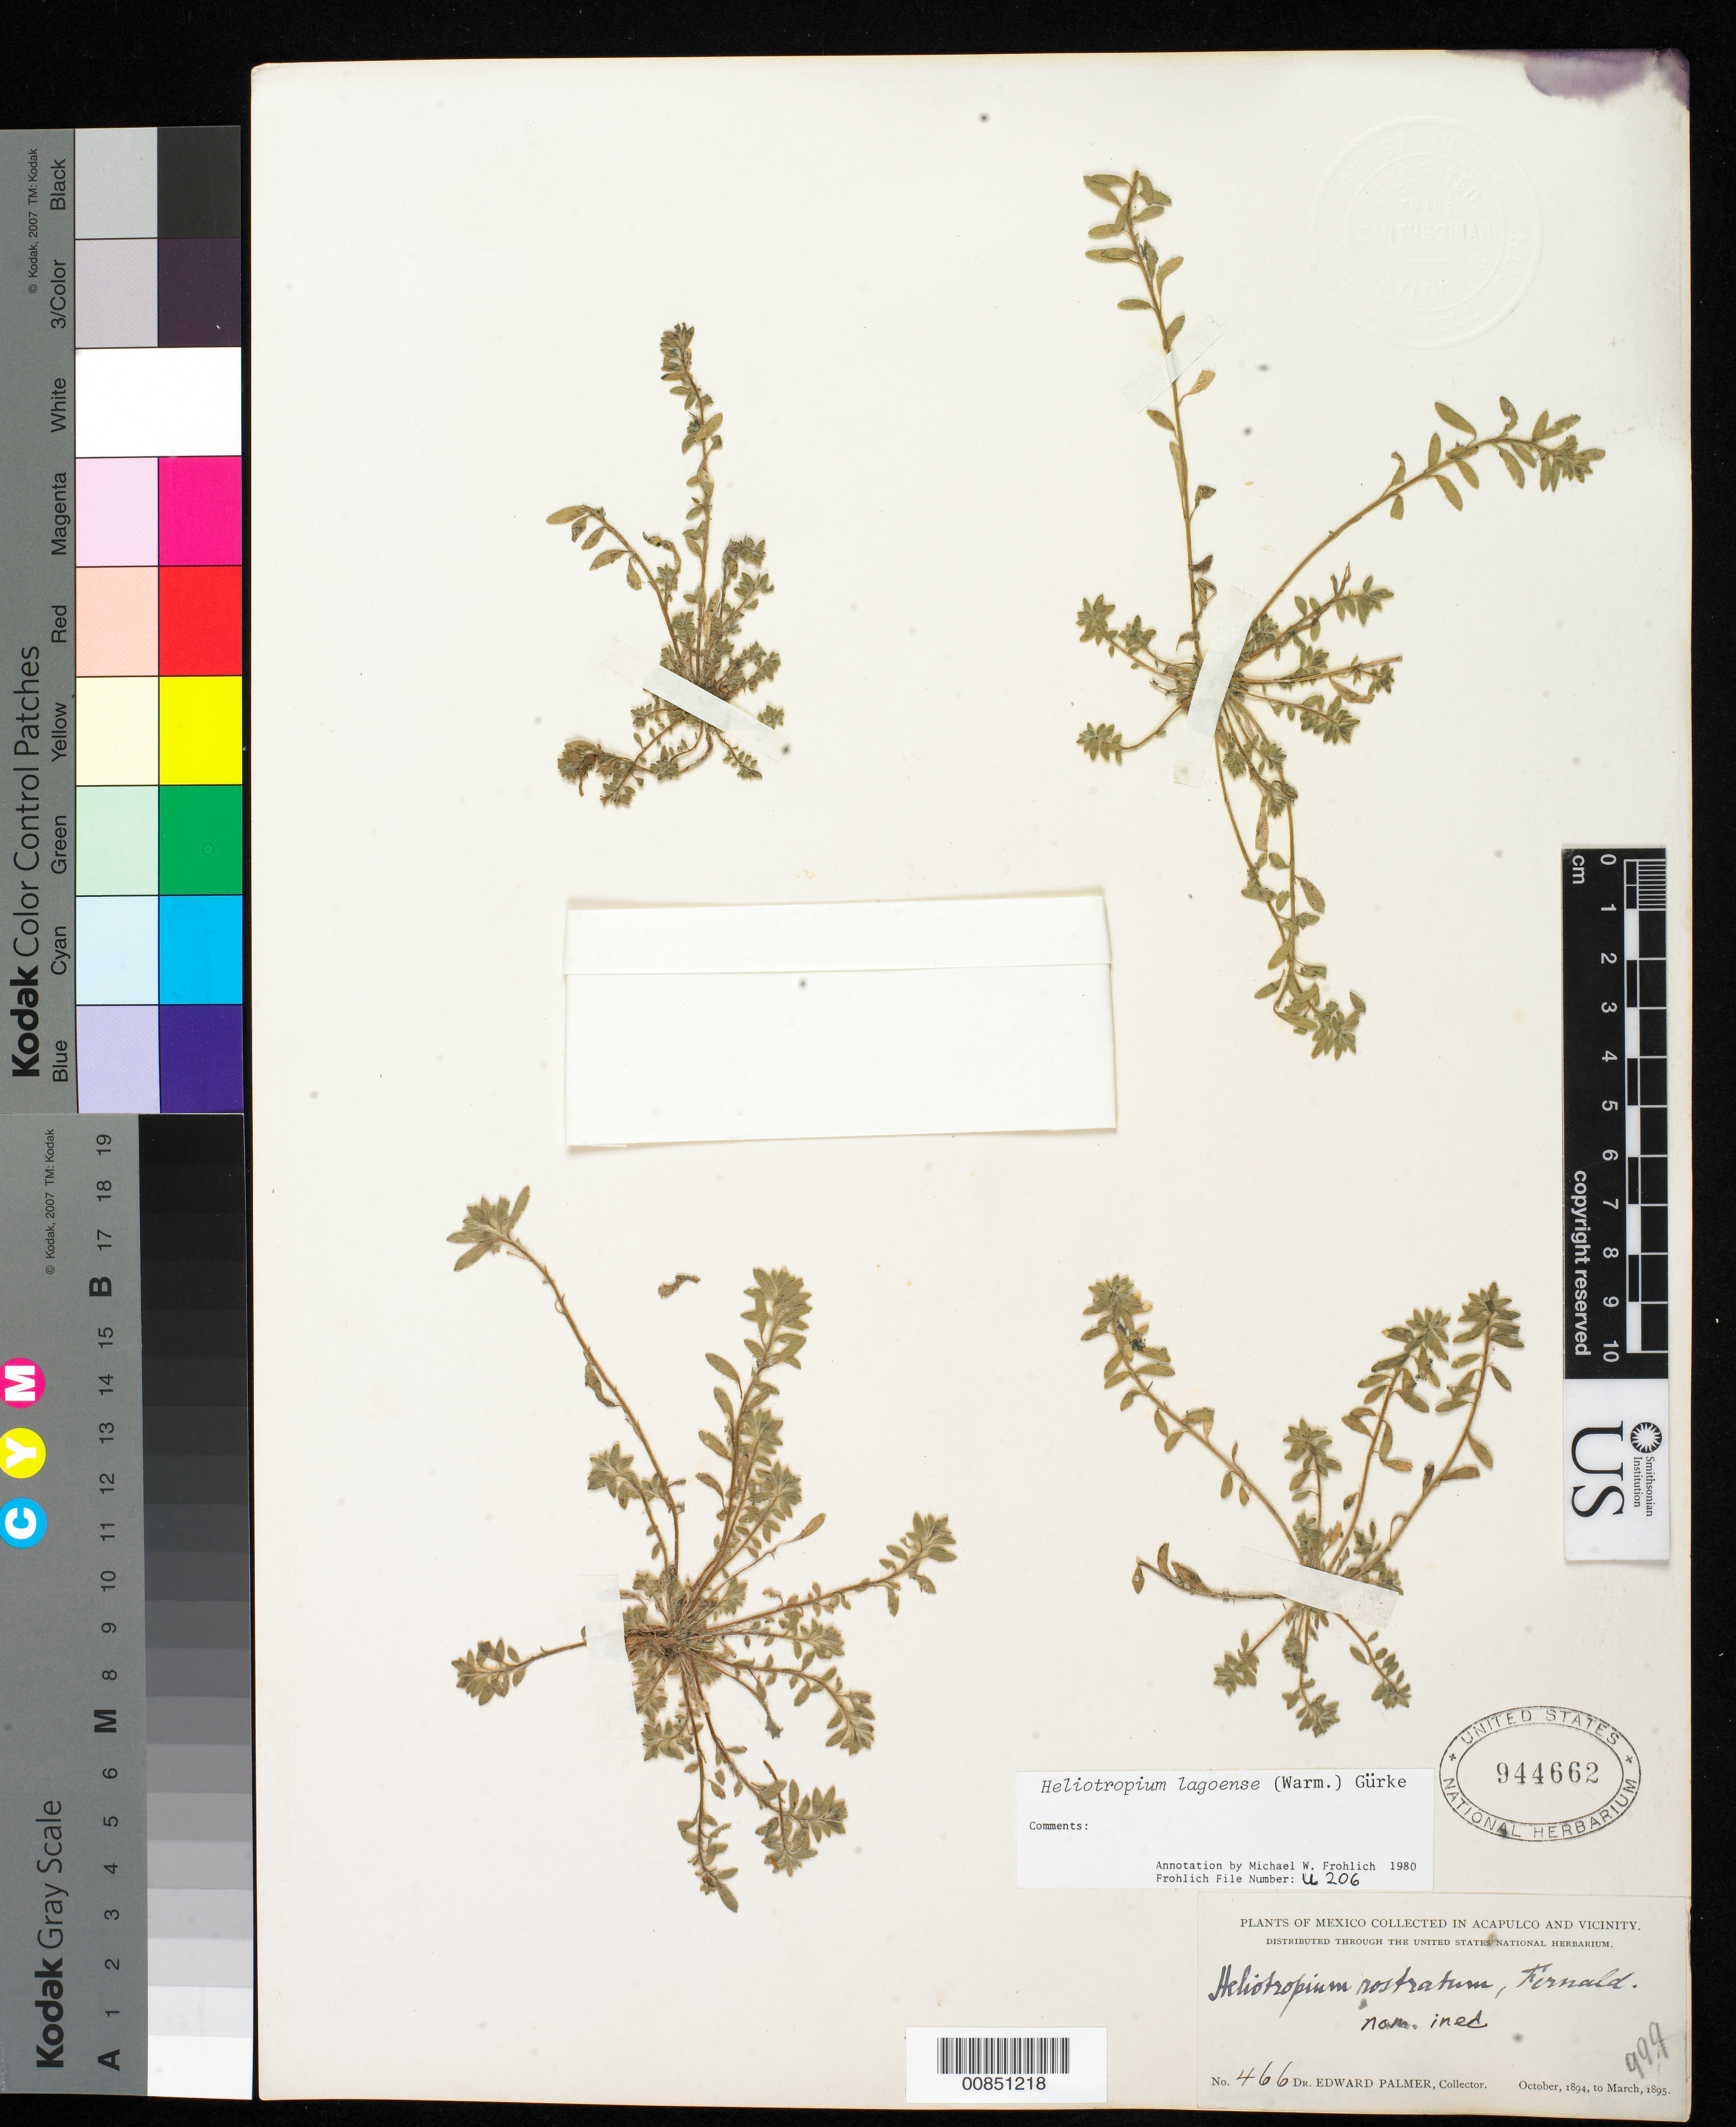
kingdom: Plantae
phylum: Tracheophyta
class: Magnoliopsida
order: Boraginales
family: Heliotropiaceae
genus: Heliotropium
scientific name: Heliotropium lagoense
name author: (Warm.) Gürke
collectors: E. Palmer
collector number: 466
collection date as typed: Oct 1894 to -- Mar 1895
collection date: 1894-10/1895-03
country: Mexico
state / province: Guerrero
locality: Acapulco, Guerrero and vicinity.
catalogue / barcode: US 944662